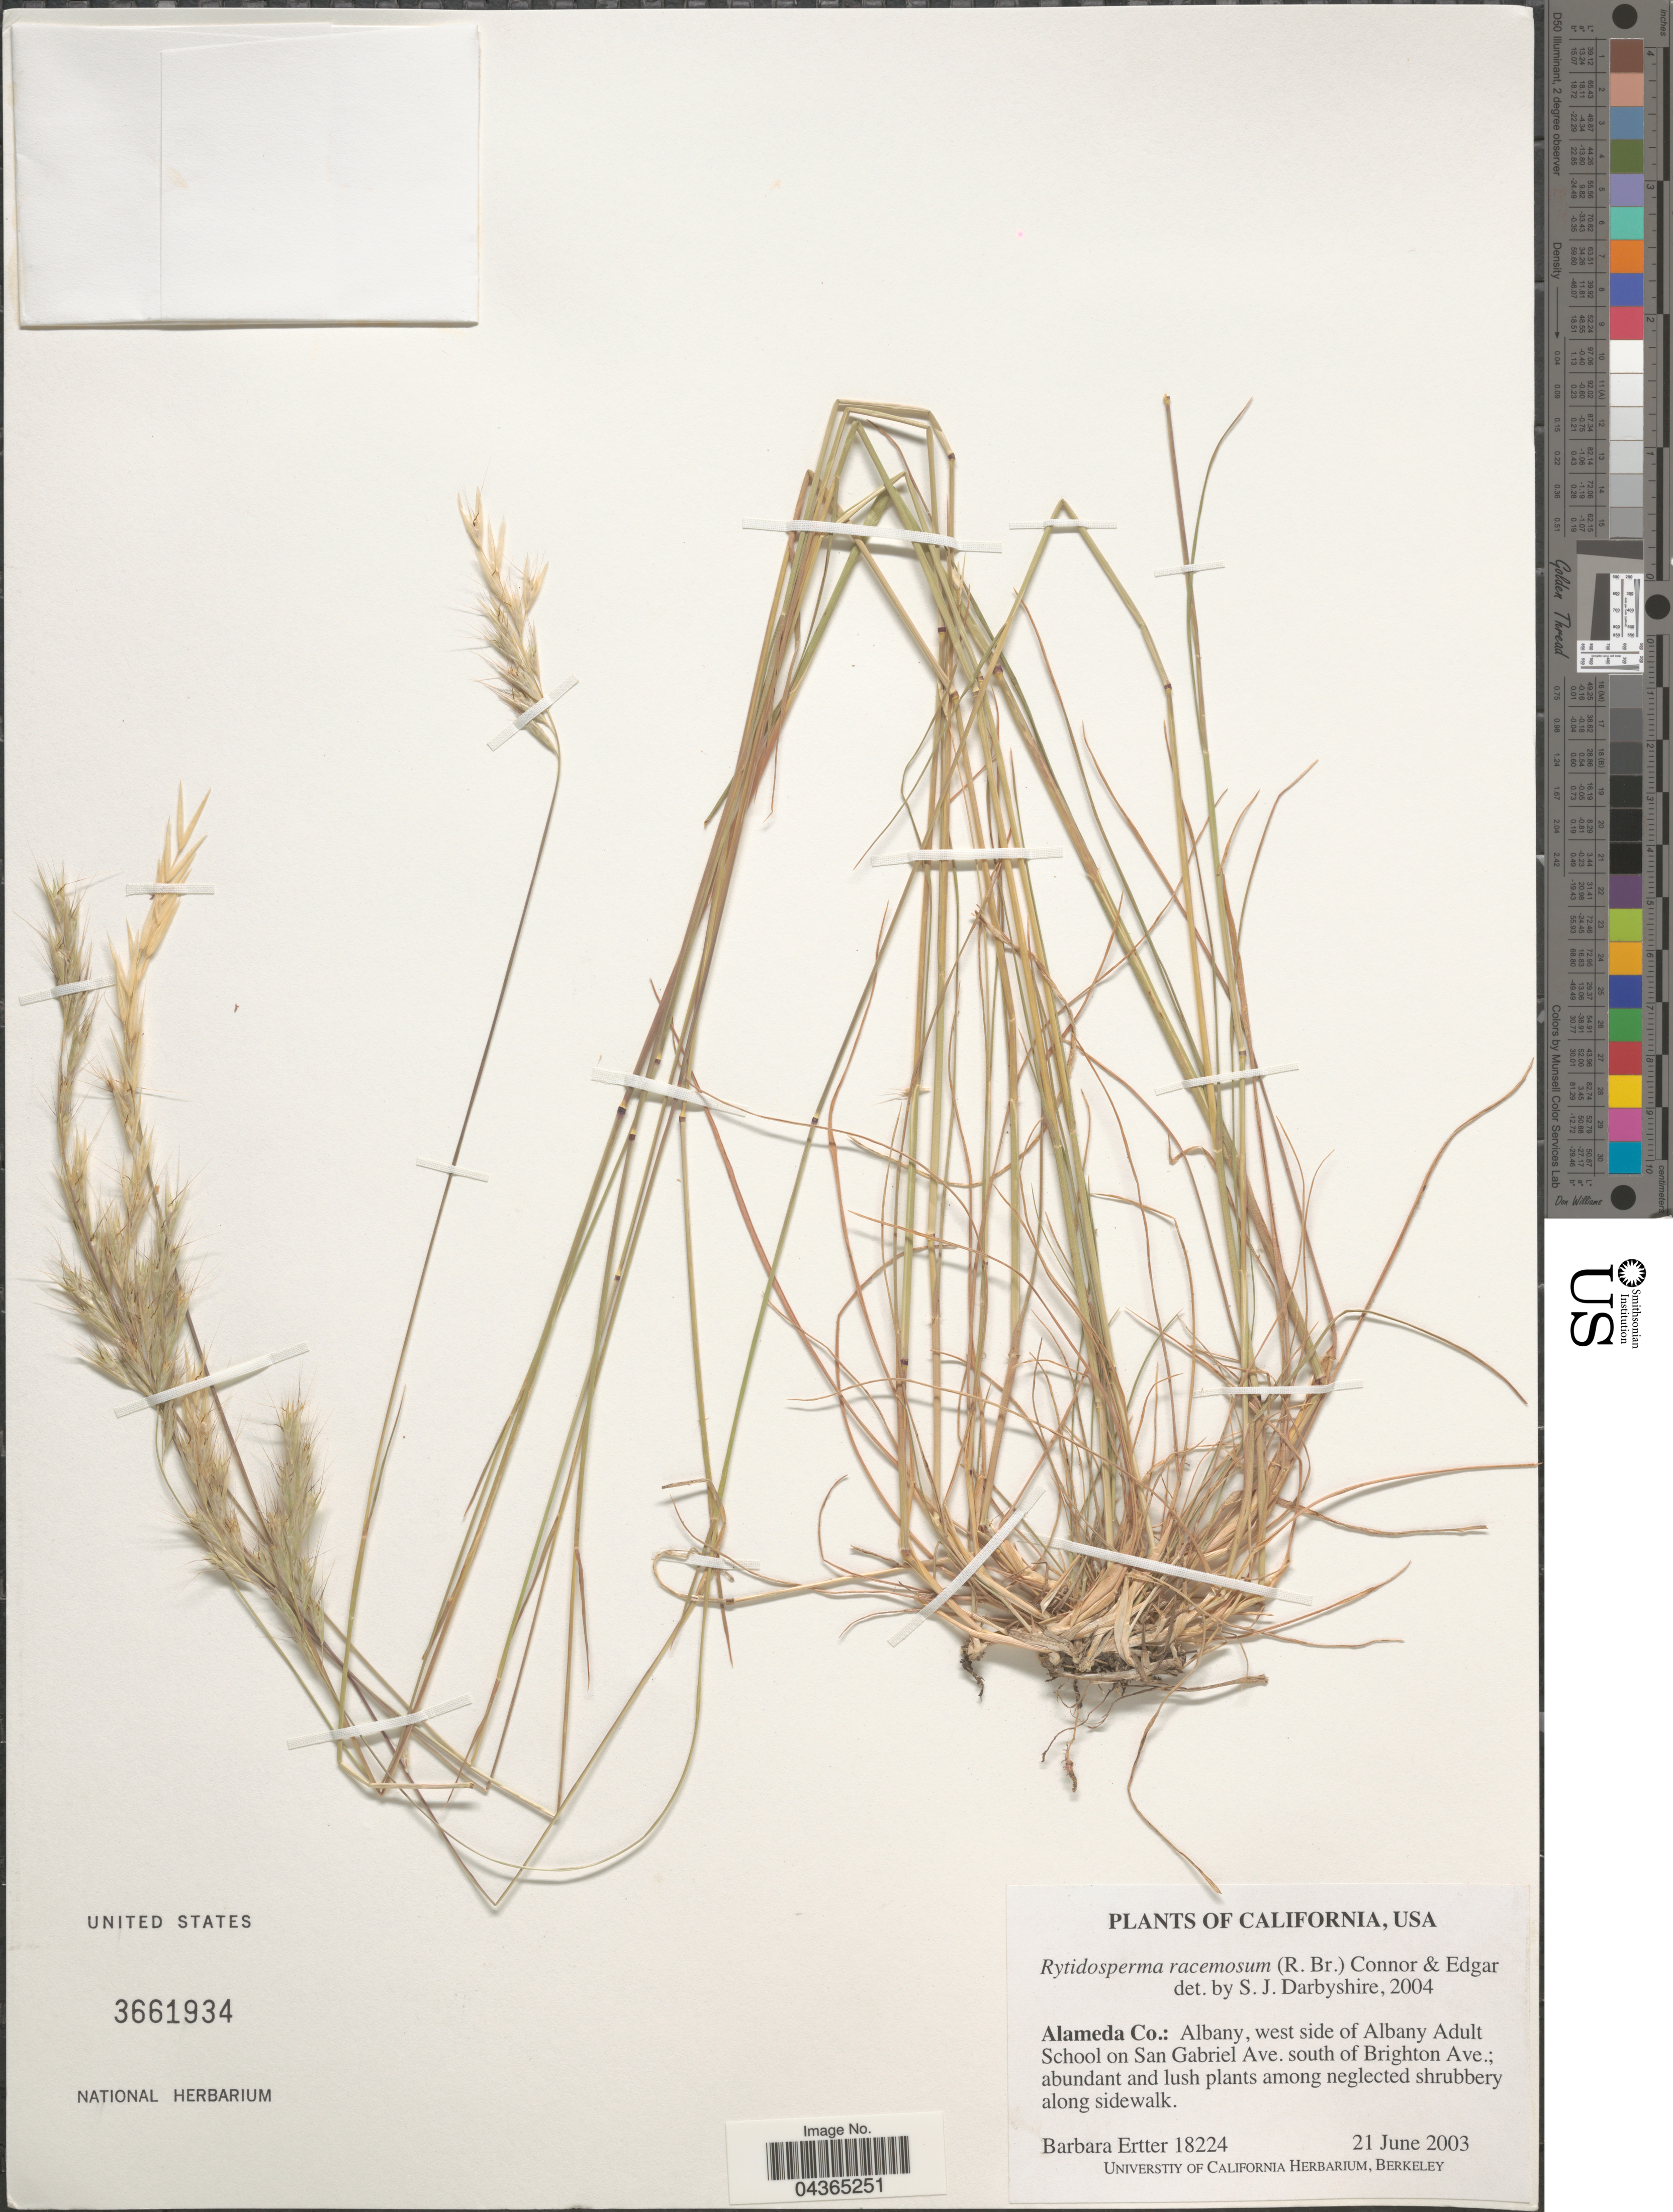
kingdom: Plantae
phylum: Tracheophyta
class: Liliopsida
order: Poales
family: Poaceae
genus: Rytidosperma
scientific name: Rytidosperma racemosum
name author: (R. Br.) Connor & Edgar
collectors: B. Ertter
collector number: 18224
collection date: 2003-06-21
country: United States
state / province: California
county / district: Los Angeles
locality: Alameda Co.: Albany, west side of Albany Adult School on San Gabriel Ave. south of Brighton Ave.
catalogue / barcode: US 3661934